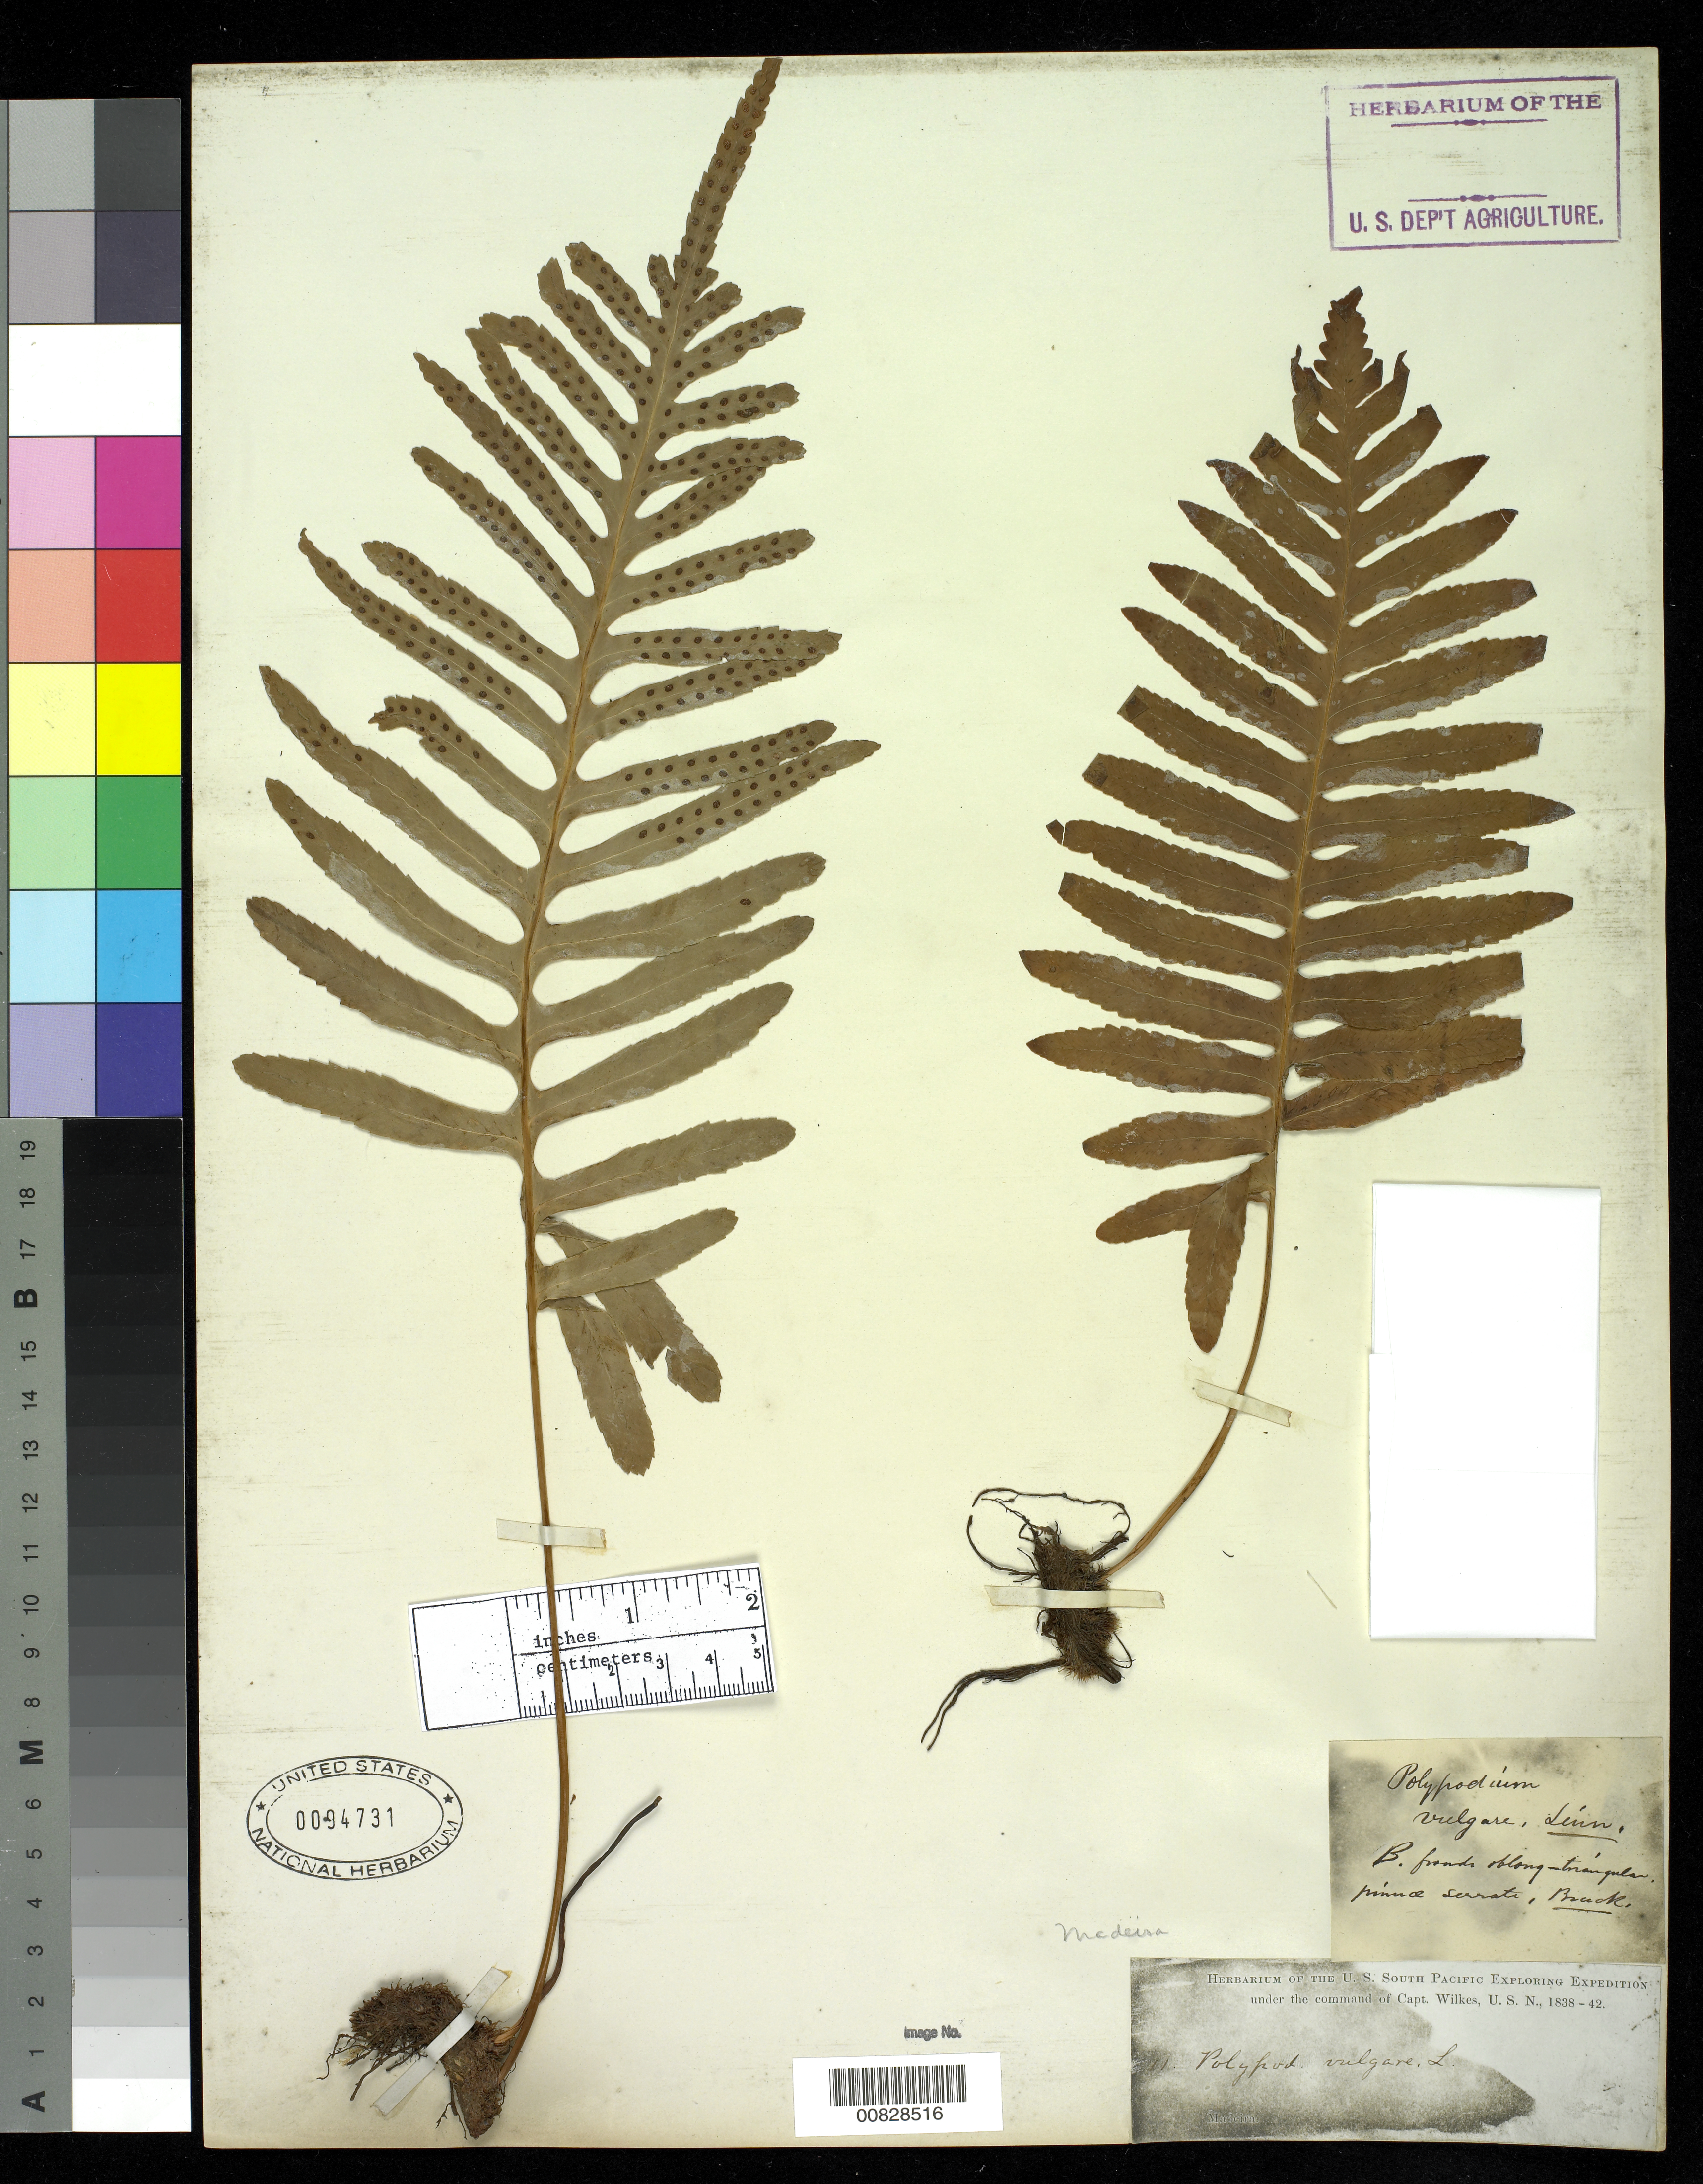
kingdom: Plantae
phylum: Tracheophyta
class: Polypodiopsida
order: Polypodiales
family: Polypodiaceae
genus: Polypodium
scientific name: Polypodium vulgare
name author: L.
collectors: Wilkes Explor. Exped.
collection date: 1838/1842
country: Portugal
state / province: Madeira (Aut. Reg.)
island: Madeira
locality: Funchal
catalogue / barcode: US 94731